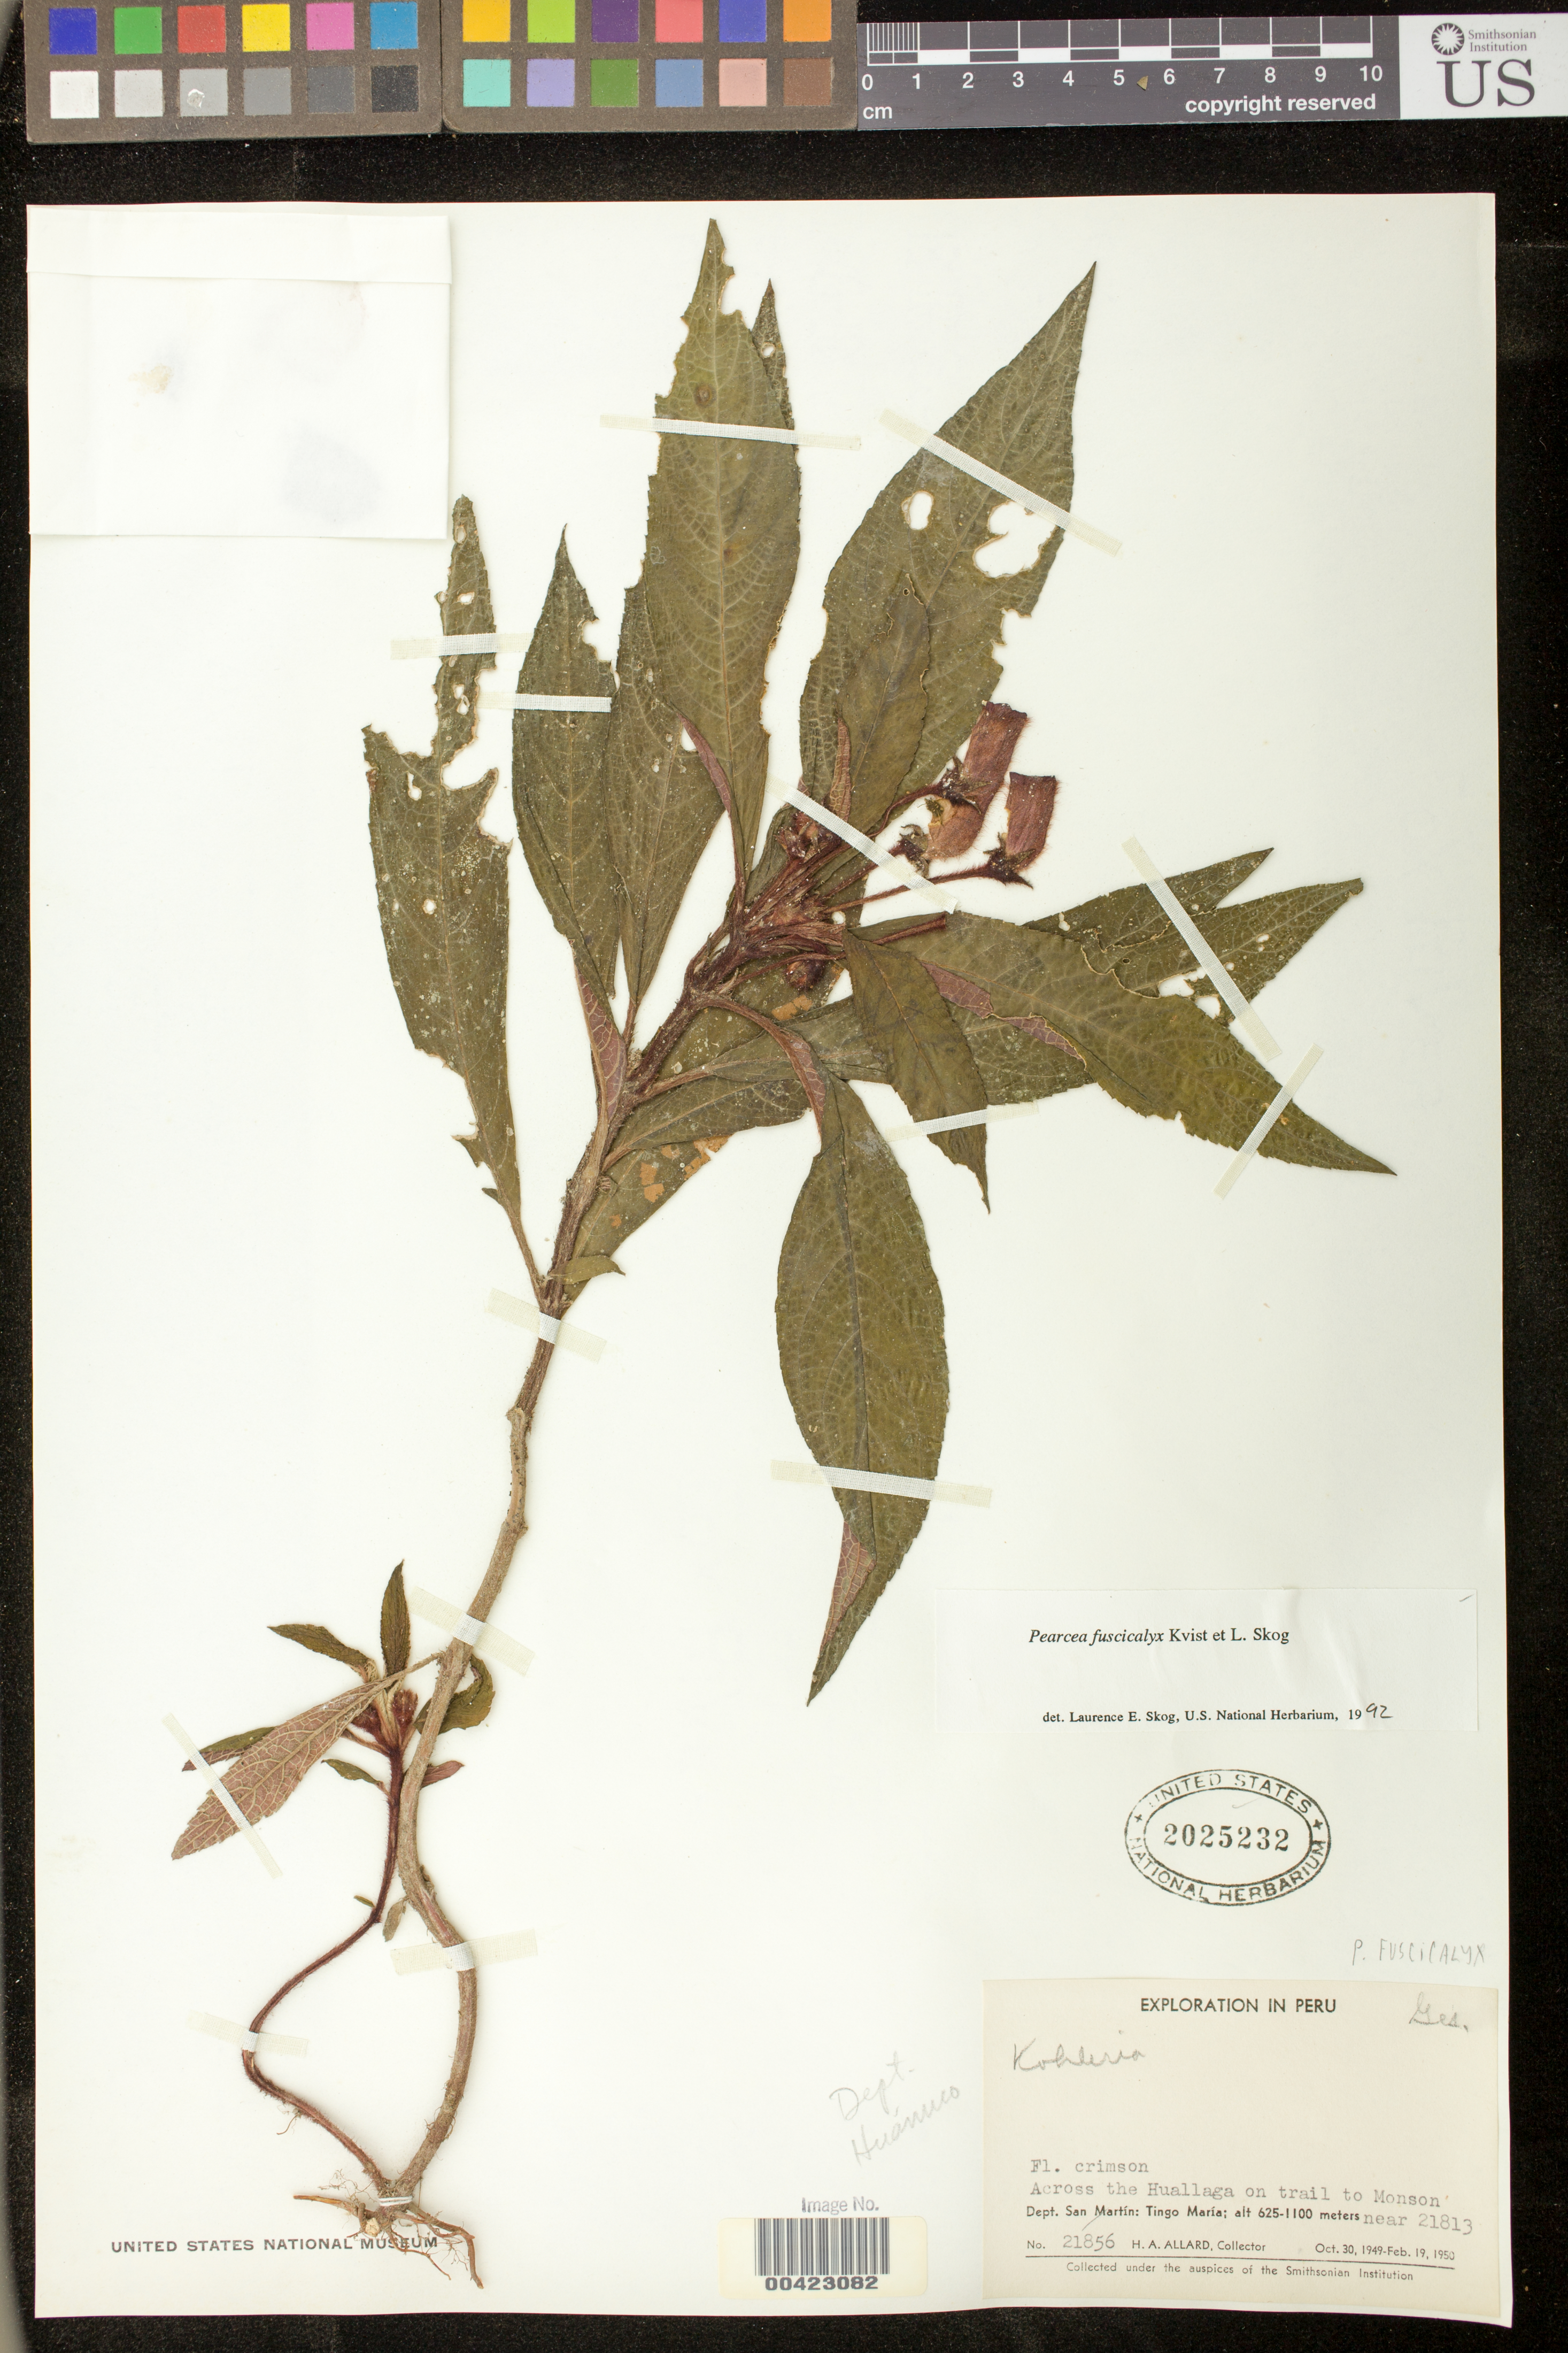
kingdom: Plantae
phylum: Tracheophyta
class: Magnoliopsida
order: Lamiales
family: Gesneriaceae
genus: Pearcea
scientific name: Pearcea fuscicalyx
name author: L.P. Kvist & L.E. Skog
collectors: H. A. Allard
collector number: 21856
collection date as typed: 1949-50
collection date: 1949/1950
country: Peru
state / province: Huánuco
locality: Tingo Maria, across Huallaga on trail to Monson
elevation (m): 625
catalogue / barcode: US 2025232